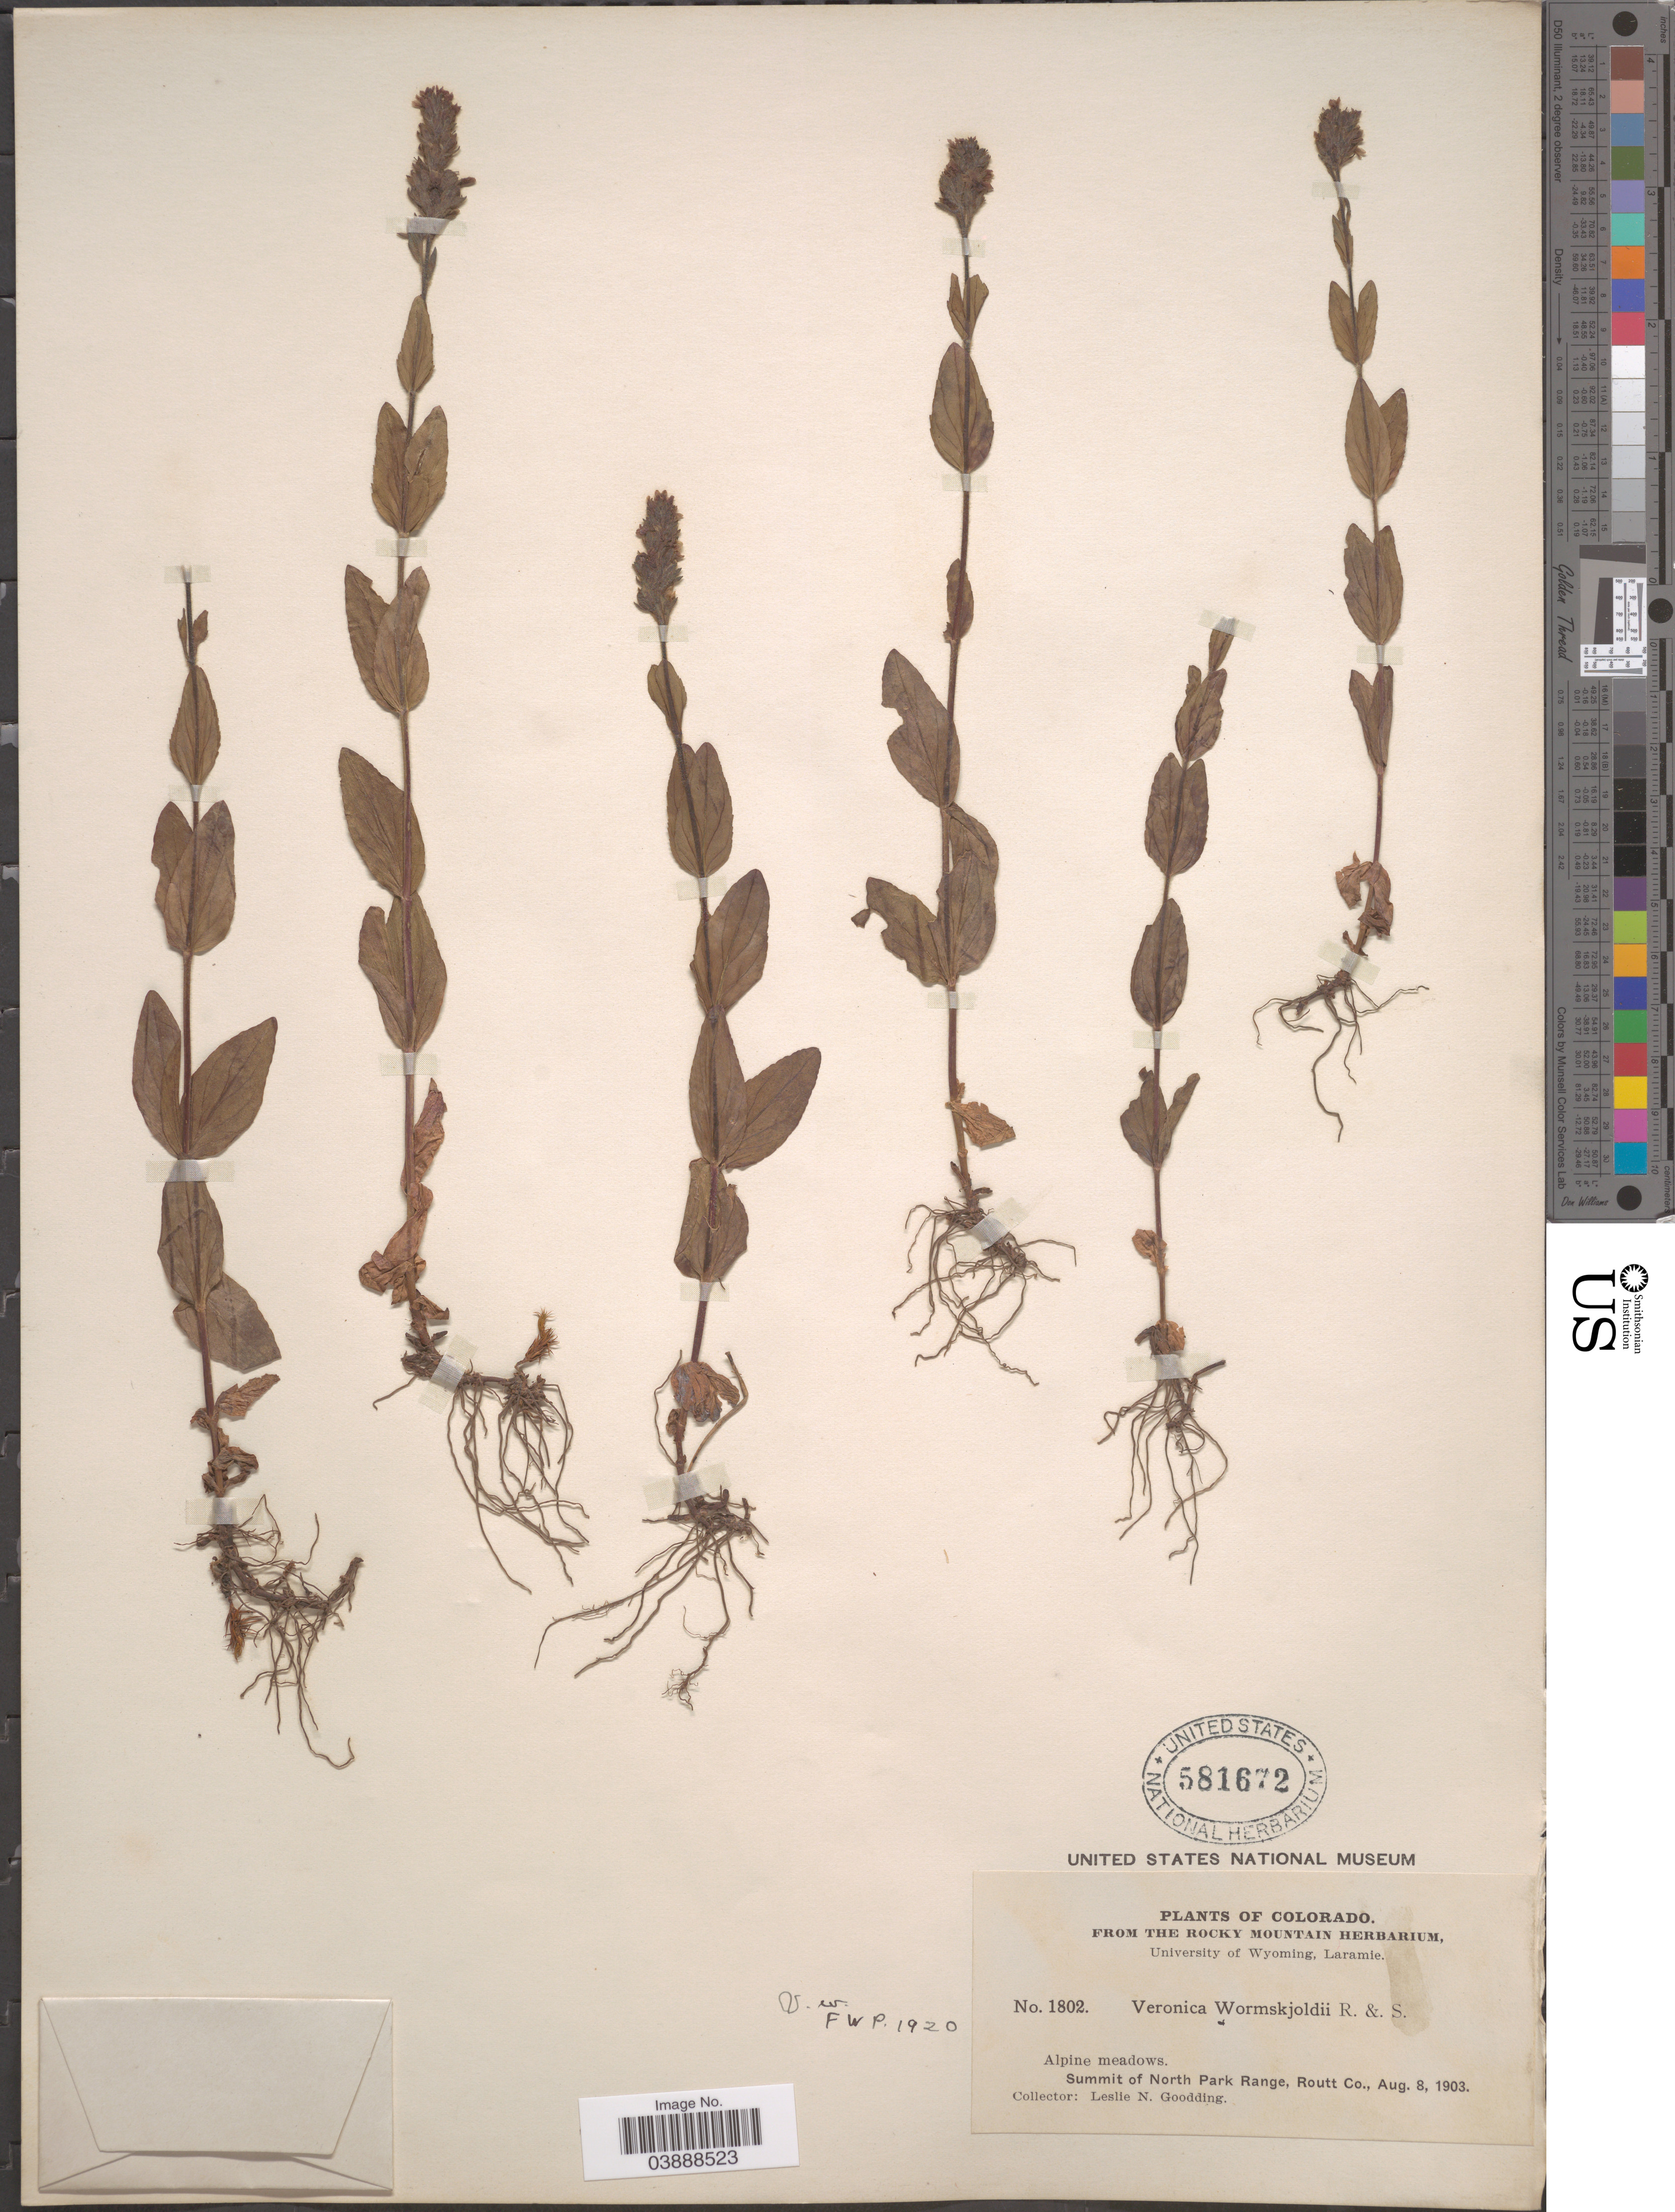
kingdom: Plantae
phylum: Tracheophyta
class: Magnoliopsida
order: Lamiales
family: Plantaginaceae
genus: Veronica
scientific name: Veronica wormskjoldii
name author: Roem. & Schult.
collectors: L. N. Goodding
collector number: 1802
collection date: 1903-08-08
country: United States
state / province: Colorado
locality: Summit of North Park Range, Routt Co.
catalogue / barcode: US 581672